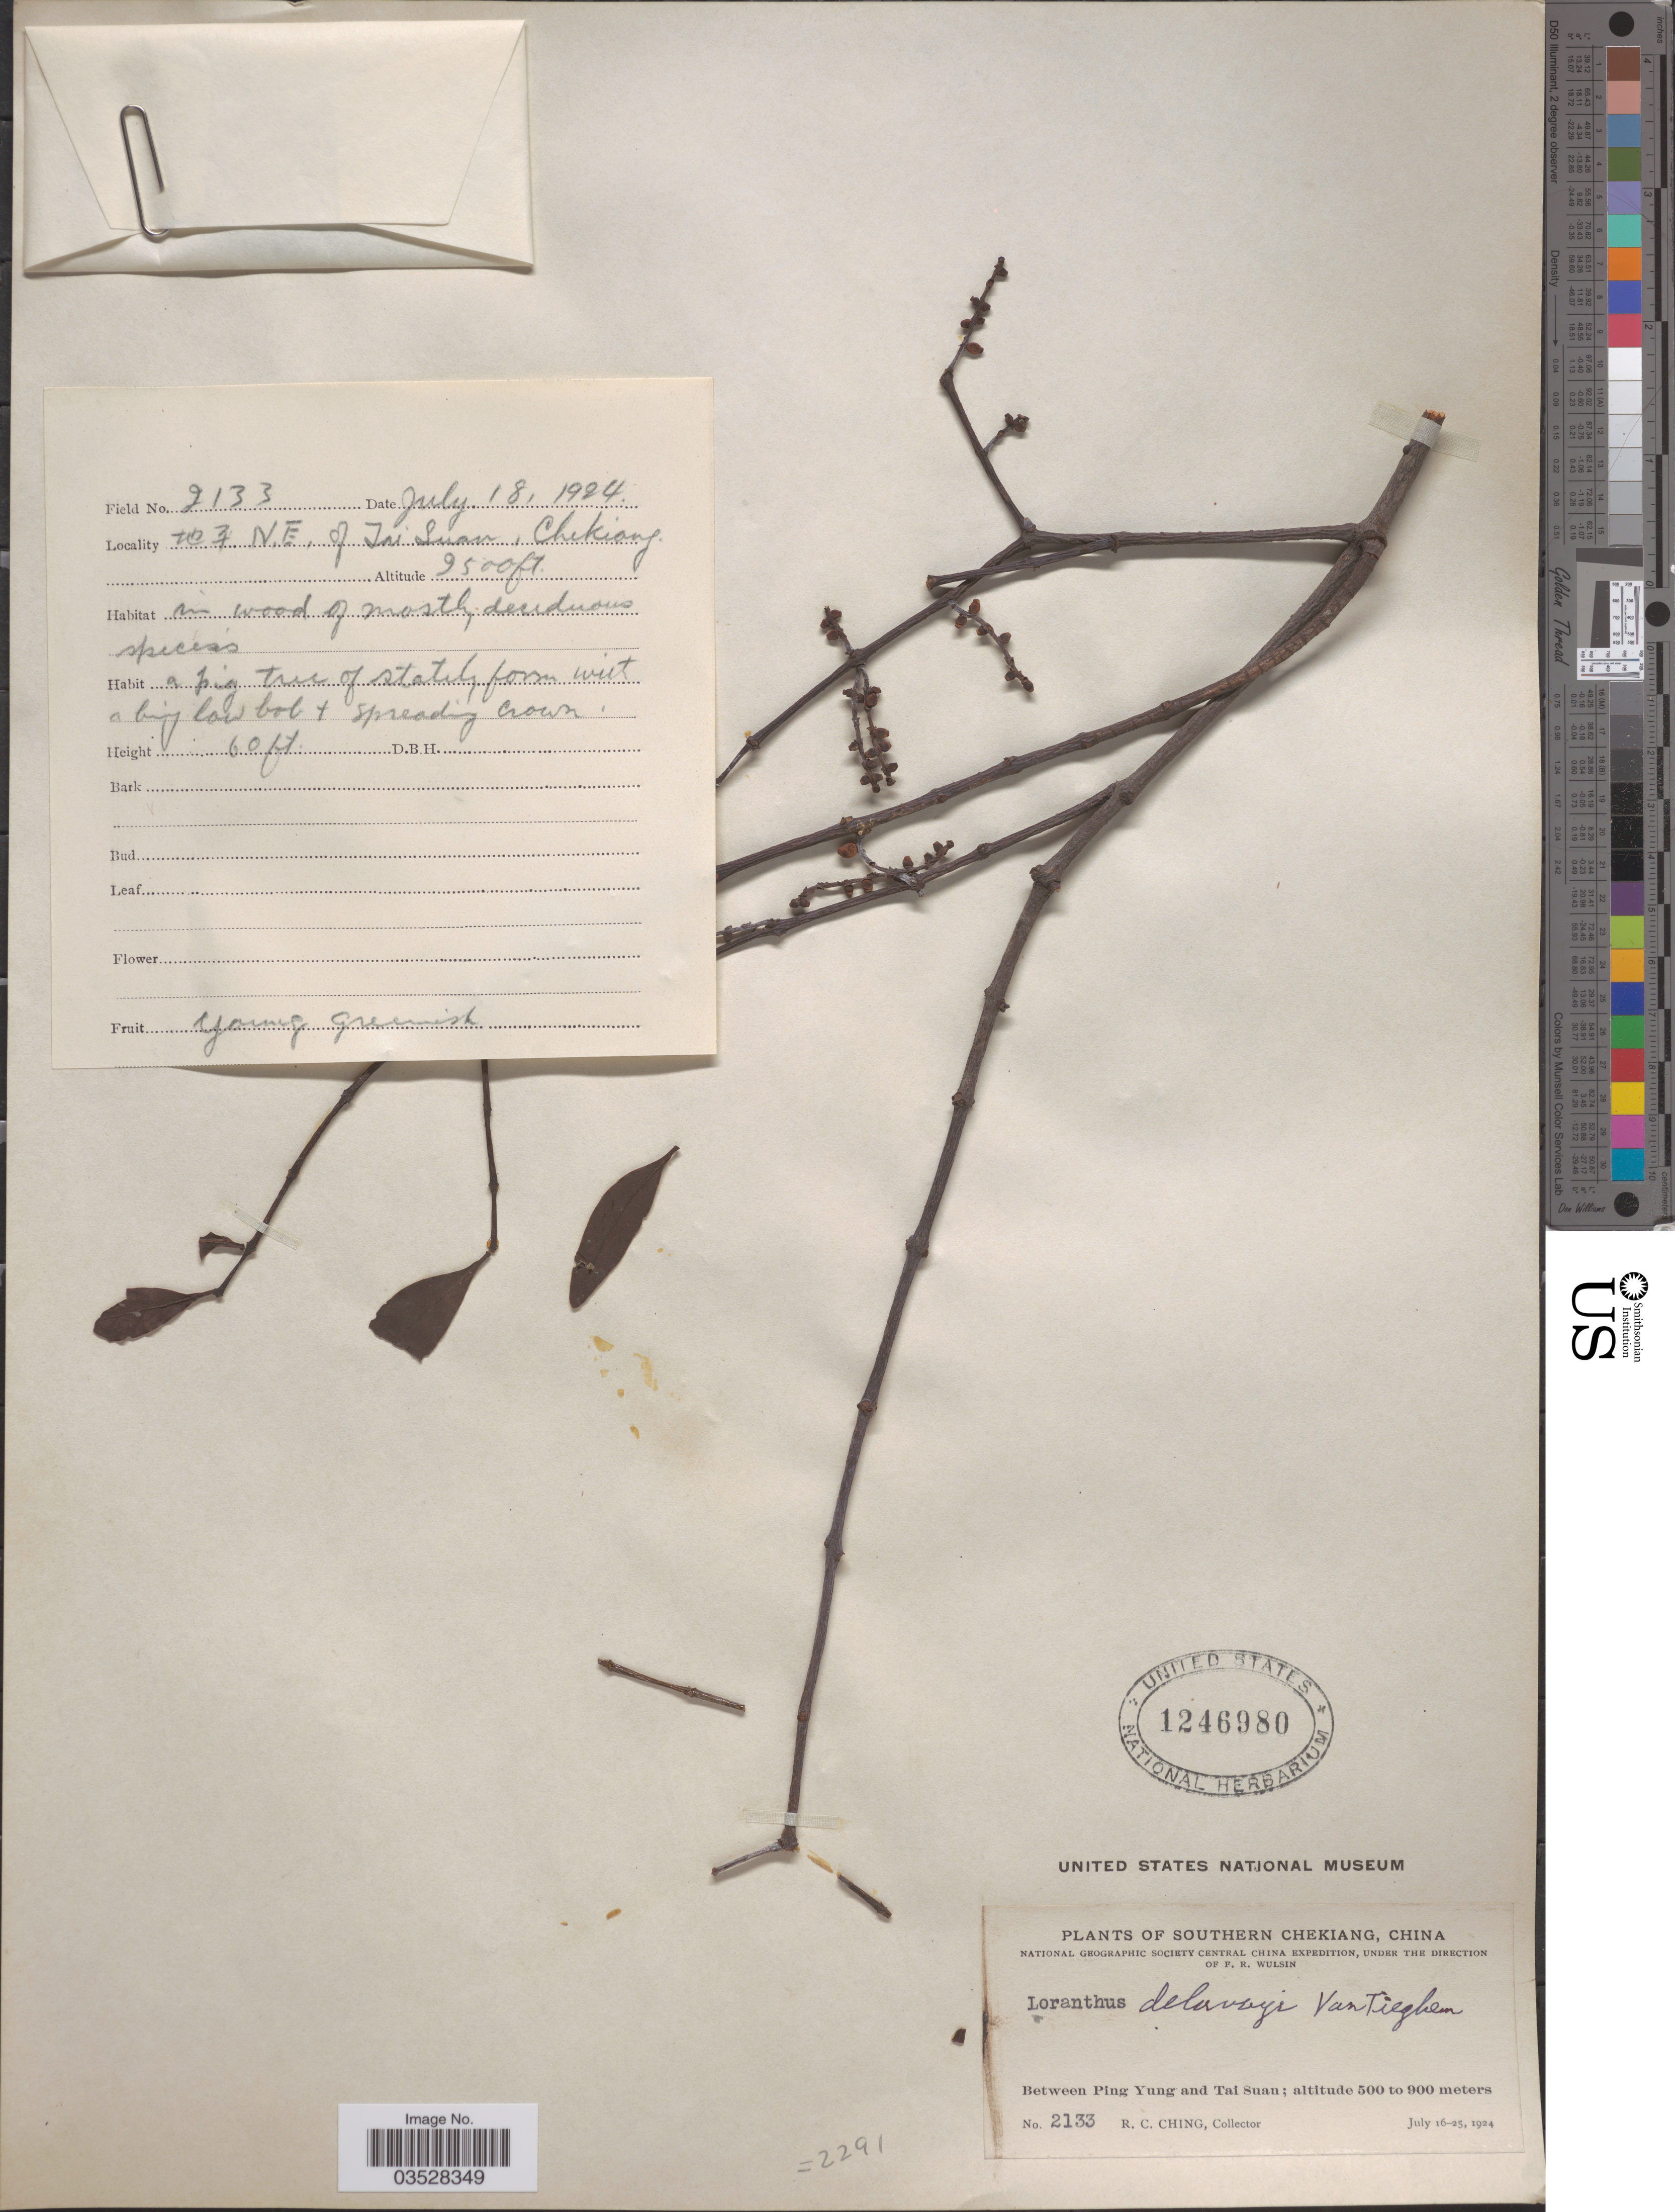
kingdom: Plantae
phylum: Tracheophyta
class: Magnoliopsida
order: Santalales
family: Loranthaceae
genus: Loranthus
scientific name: Loranthus delavayi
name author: Tiegh.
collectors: R. C. Ching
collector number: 2133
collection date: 1924-07-18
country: China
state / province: Zhejiang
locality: Between Ping Yung and Tai Suan. ai Suan.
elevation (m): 2896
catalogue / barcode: US 1246980